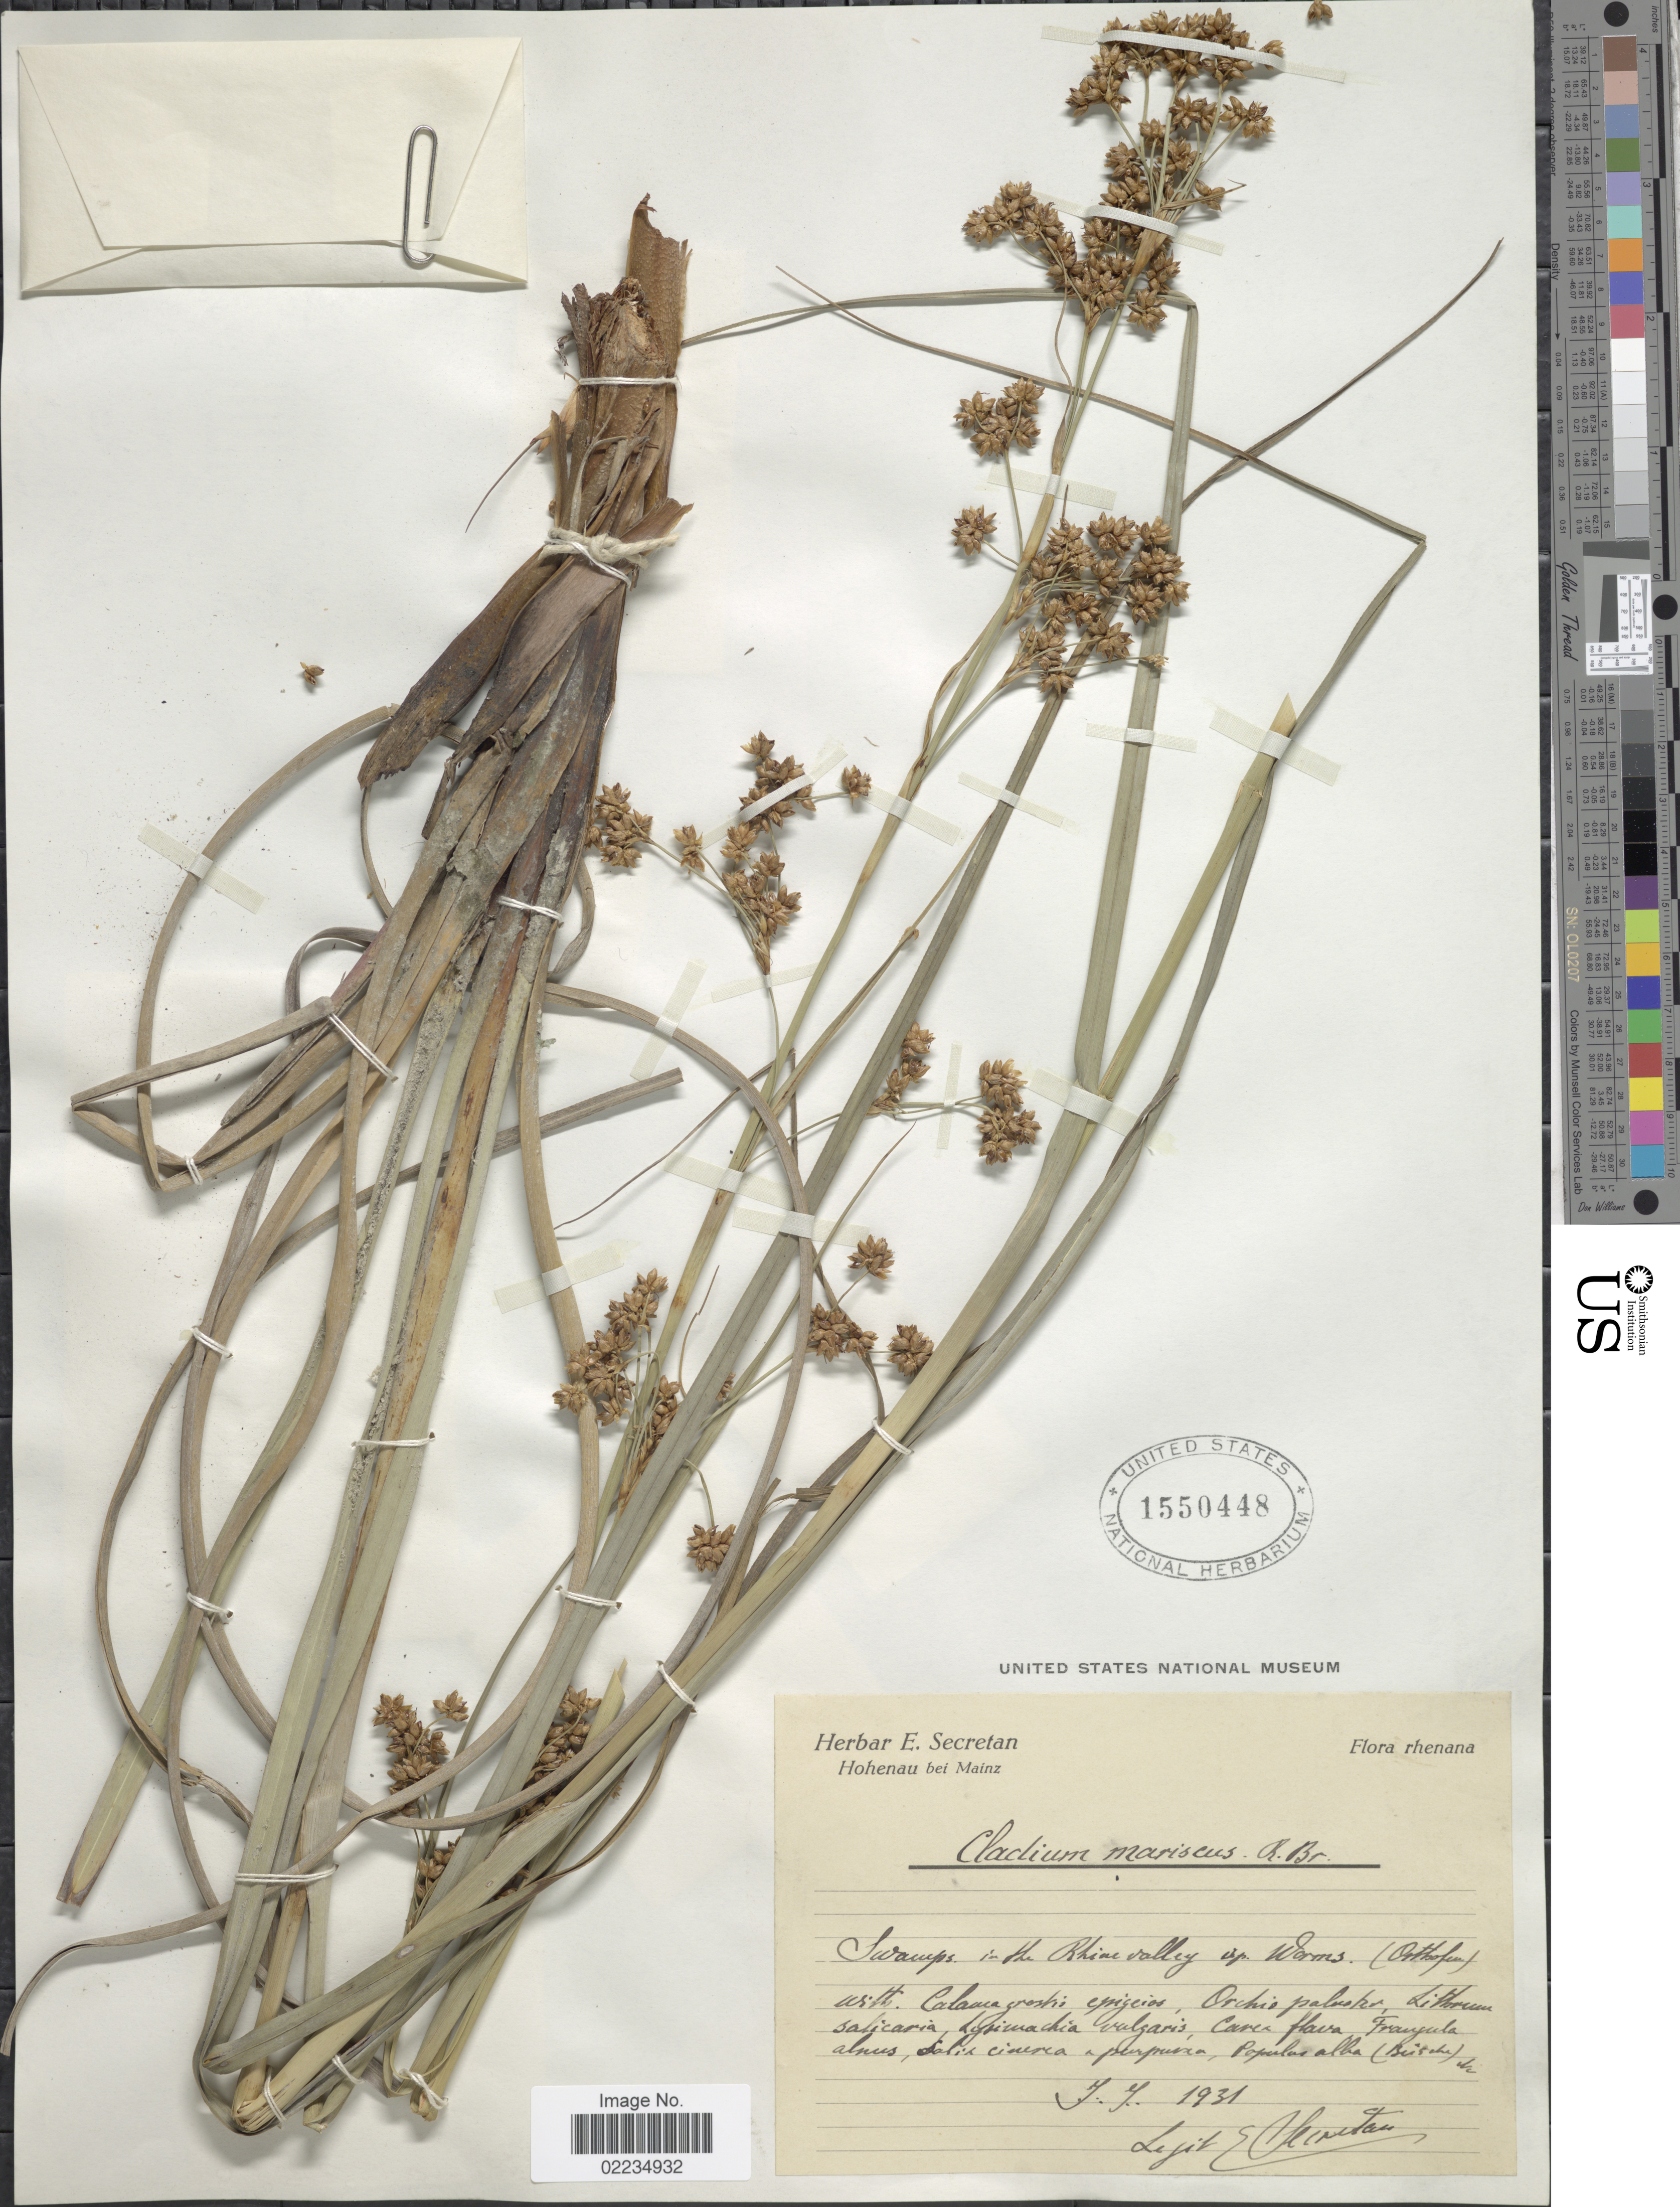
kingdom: Plantae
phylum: Tracheophyta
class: Liliopsida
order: Poales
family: Cyperaceae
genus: Cladium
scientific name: Cladium mariscus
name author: (L.) Pohl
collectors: E. Secretan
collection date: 1931-07-07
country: Germany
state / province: Rhineland-Palatinate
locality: Hohenau bei Mainz, Rhenana, swamps in the Rhine Valley up. Worms (Orthofum) [interpreted]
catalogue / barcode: US 1550448